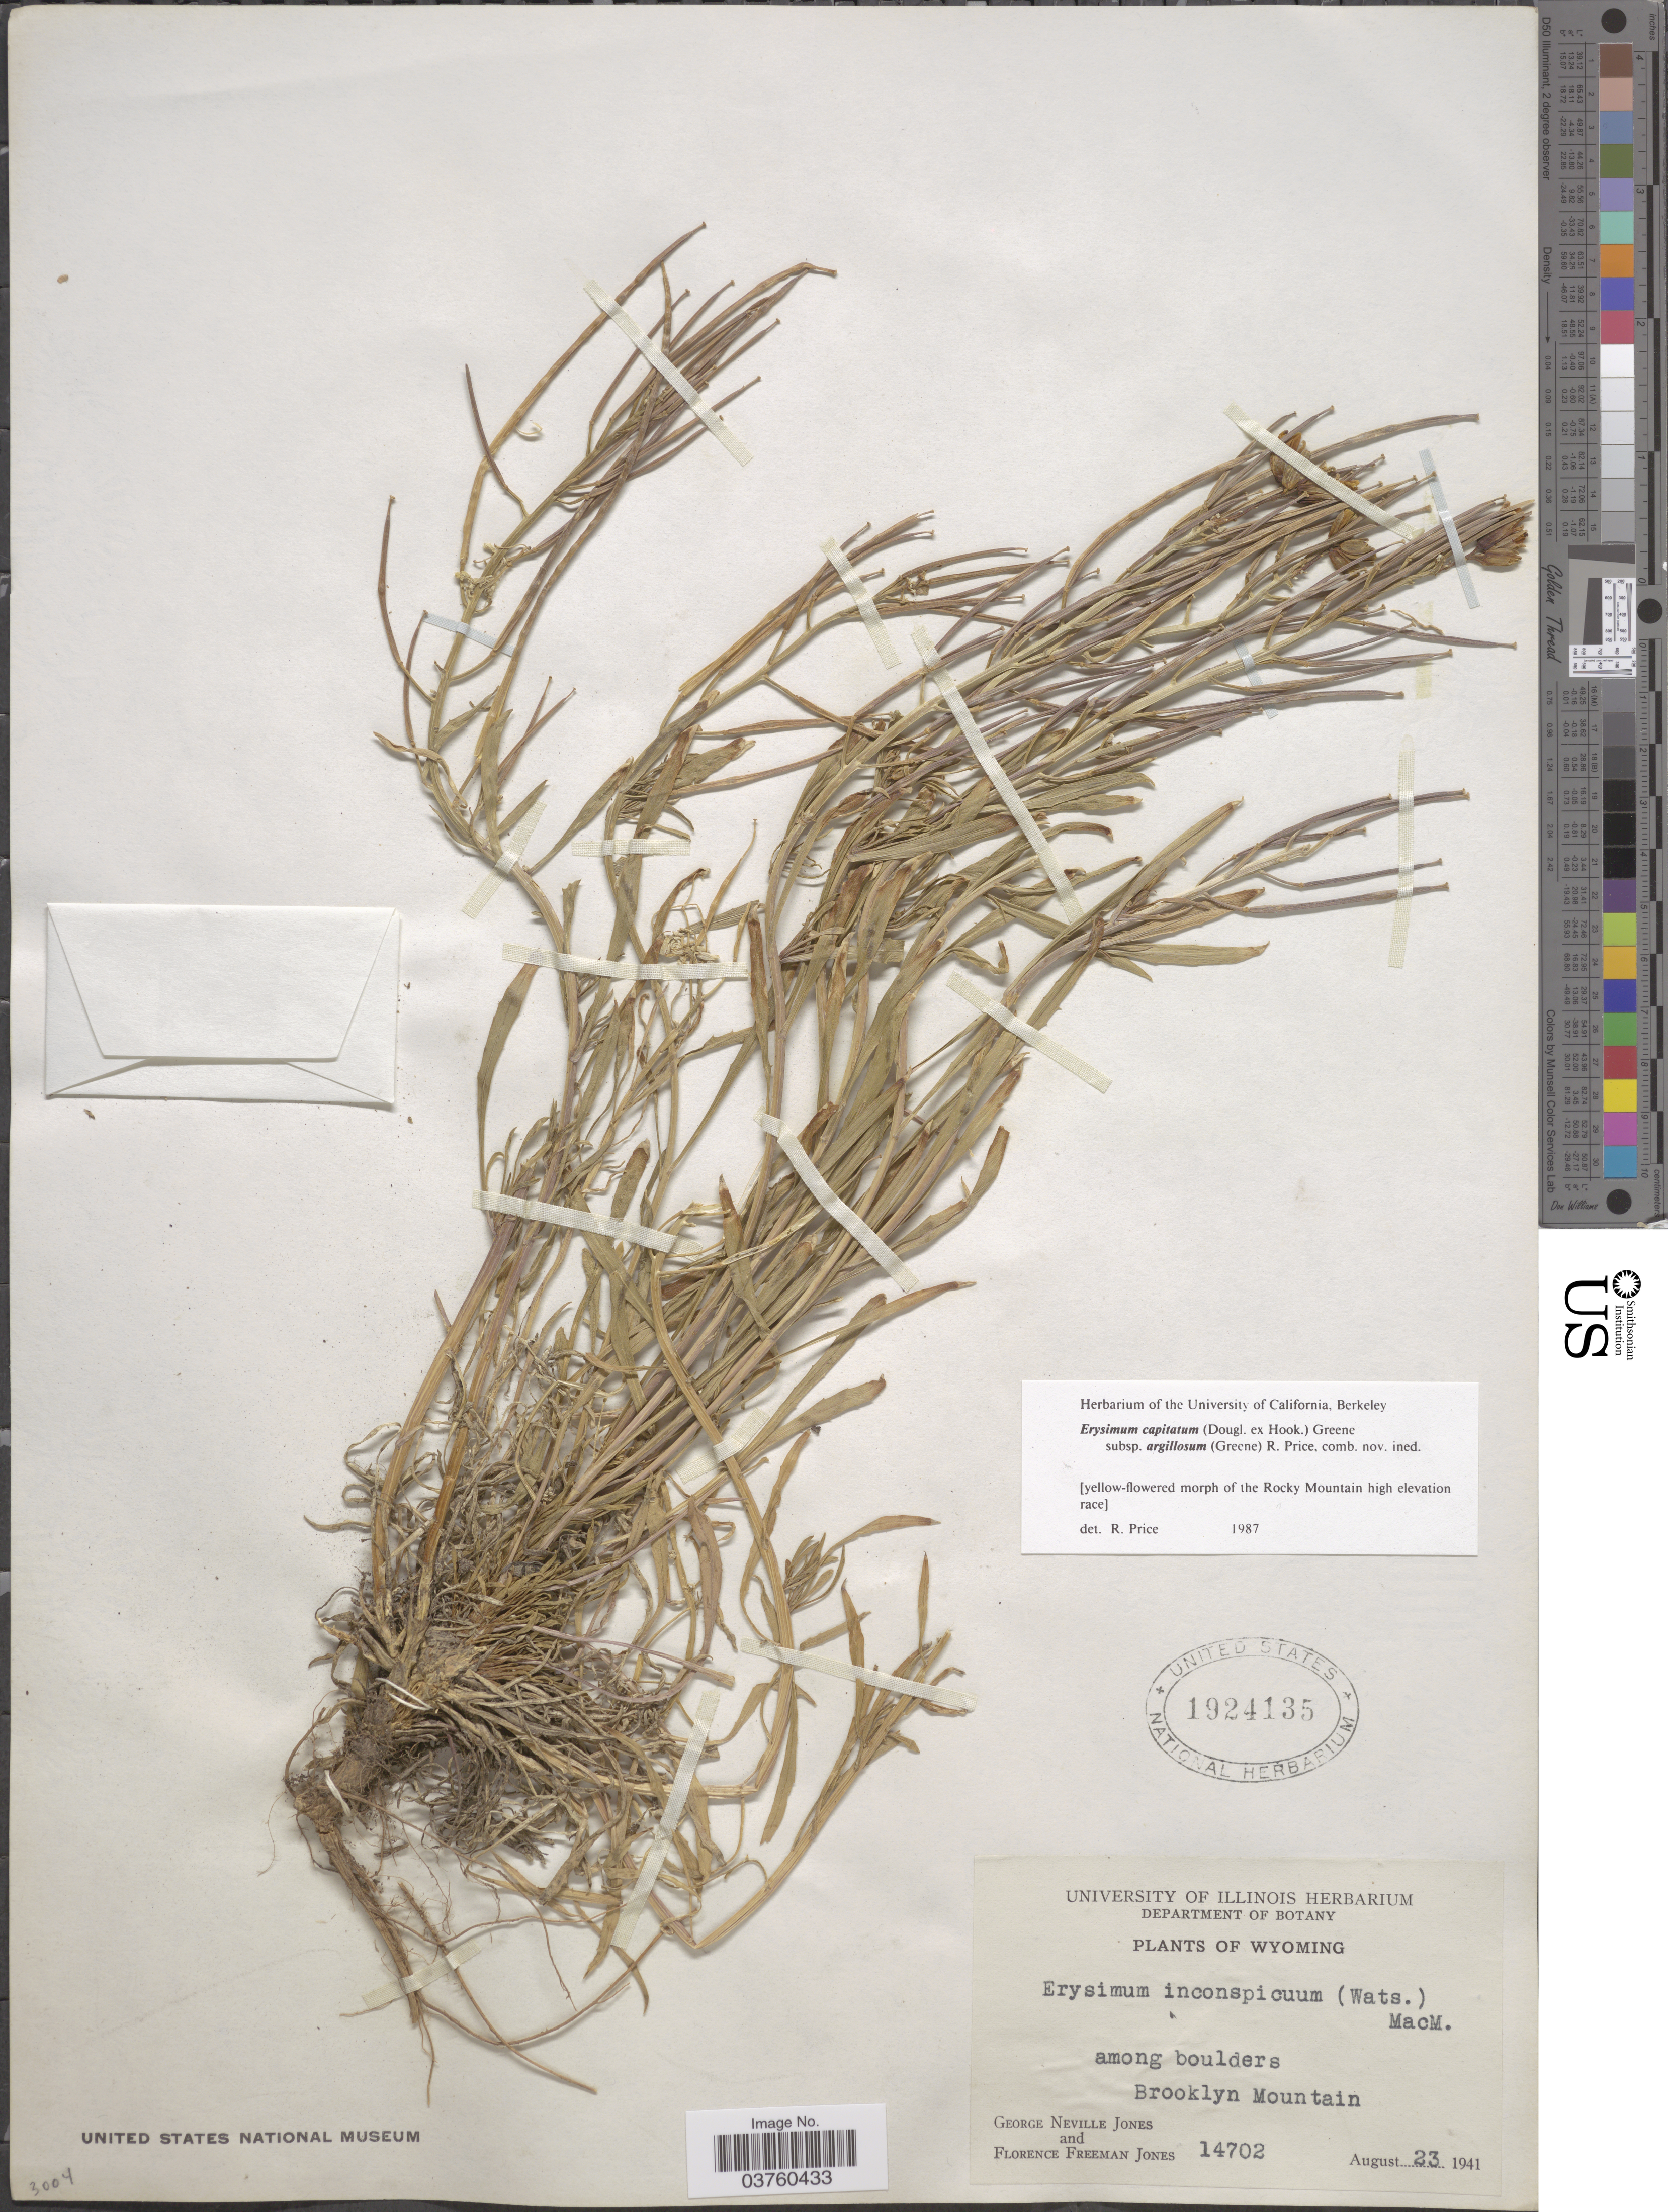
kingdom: Plantae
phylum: Tracheophyta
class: Magnoliopsida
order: Brassicales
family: Brassicaceae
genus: Erysimum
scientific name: Erysimum capitatum subsp. argillosum (Greene) R.A. Price comb. nov. ined.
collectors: G. N. Jones & F. F. Jones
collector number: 14702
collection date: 1941-08-23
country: United States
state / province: Wyoming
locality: Brooklyn Mountain.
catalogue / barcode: US 1924135